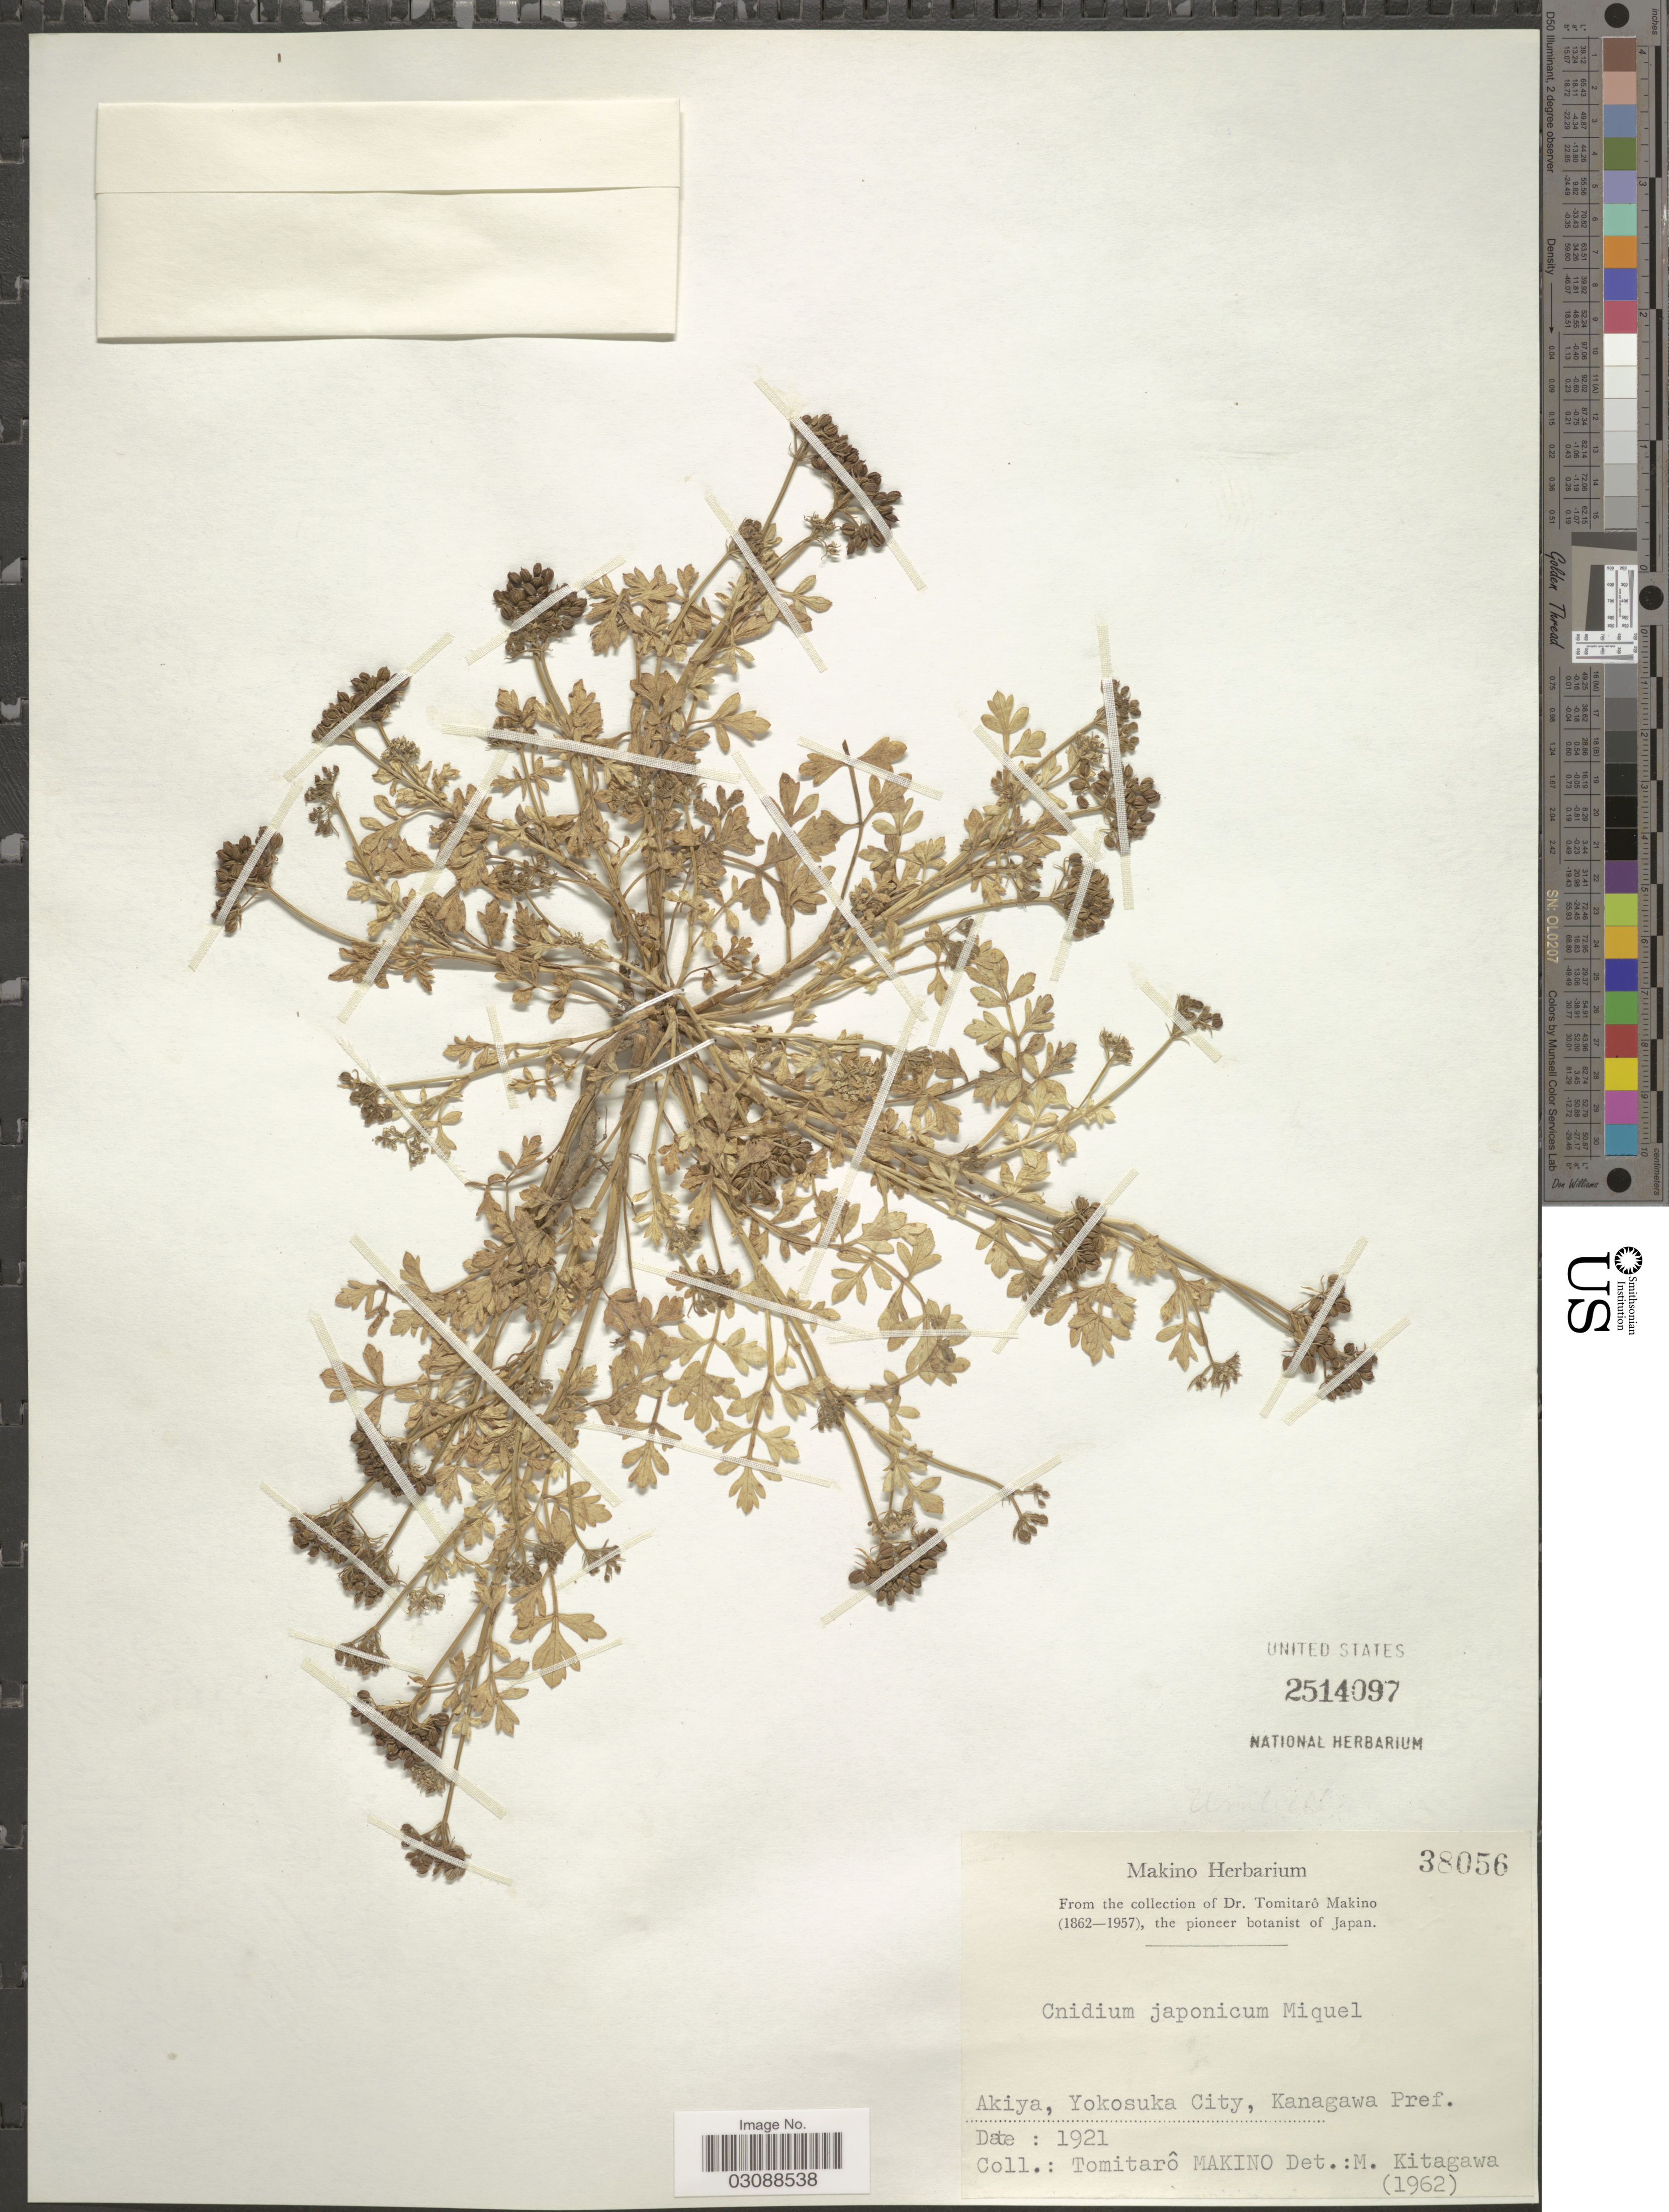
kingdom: Plantae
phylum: Tracheophyta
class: Magnoliopsida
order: Apiales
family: Apiaceae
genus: Cnidium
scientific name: Cnidium japonicum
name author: Miq.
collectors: T. Makino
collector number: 38056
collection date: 1921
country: Japan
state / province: Kanagawa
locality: Akiya, Yokosuka City, Kanagawa Pref.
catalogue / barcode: US 2514097